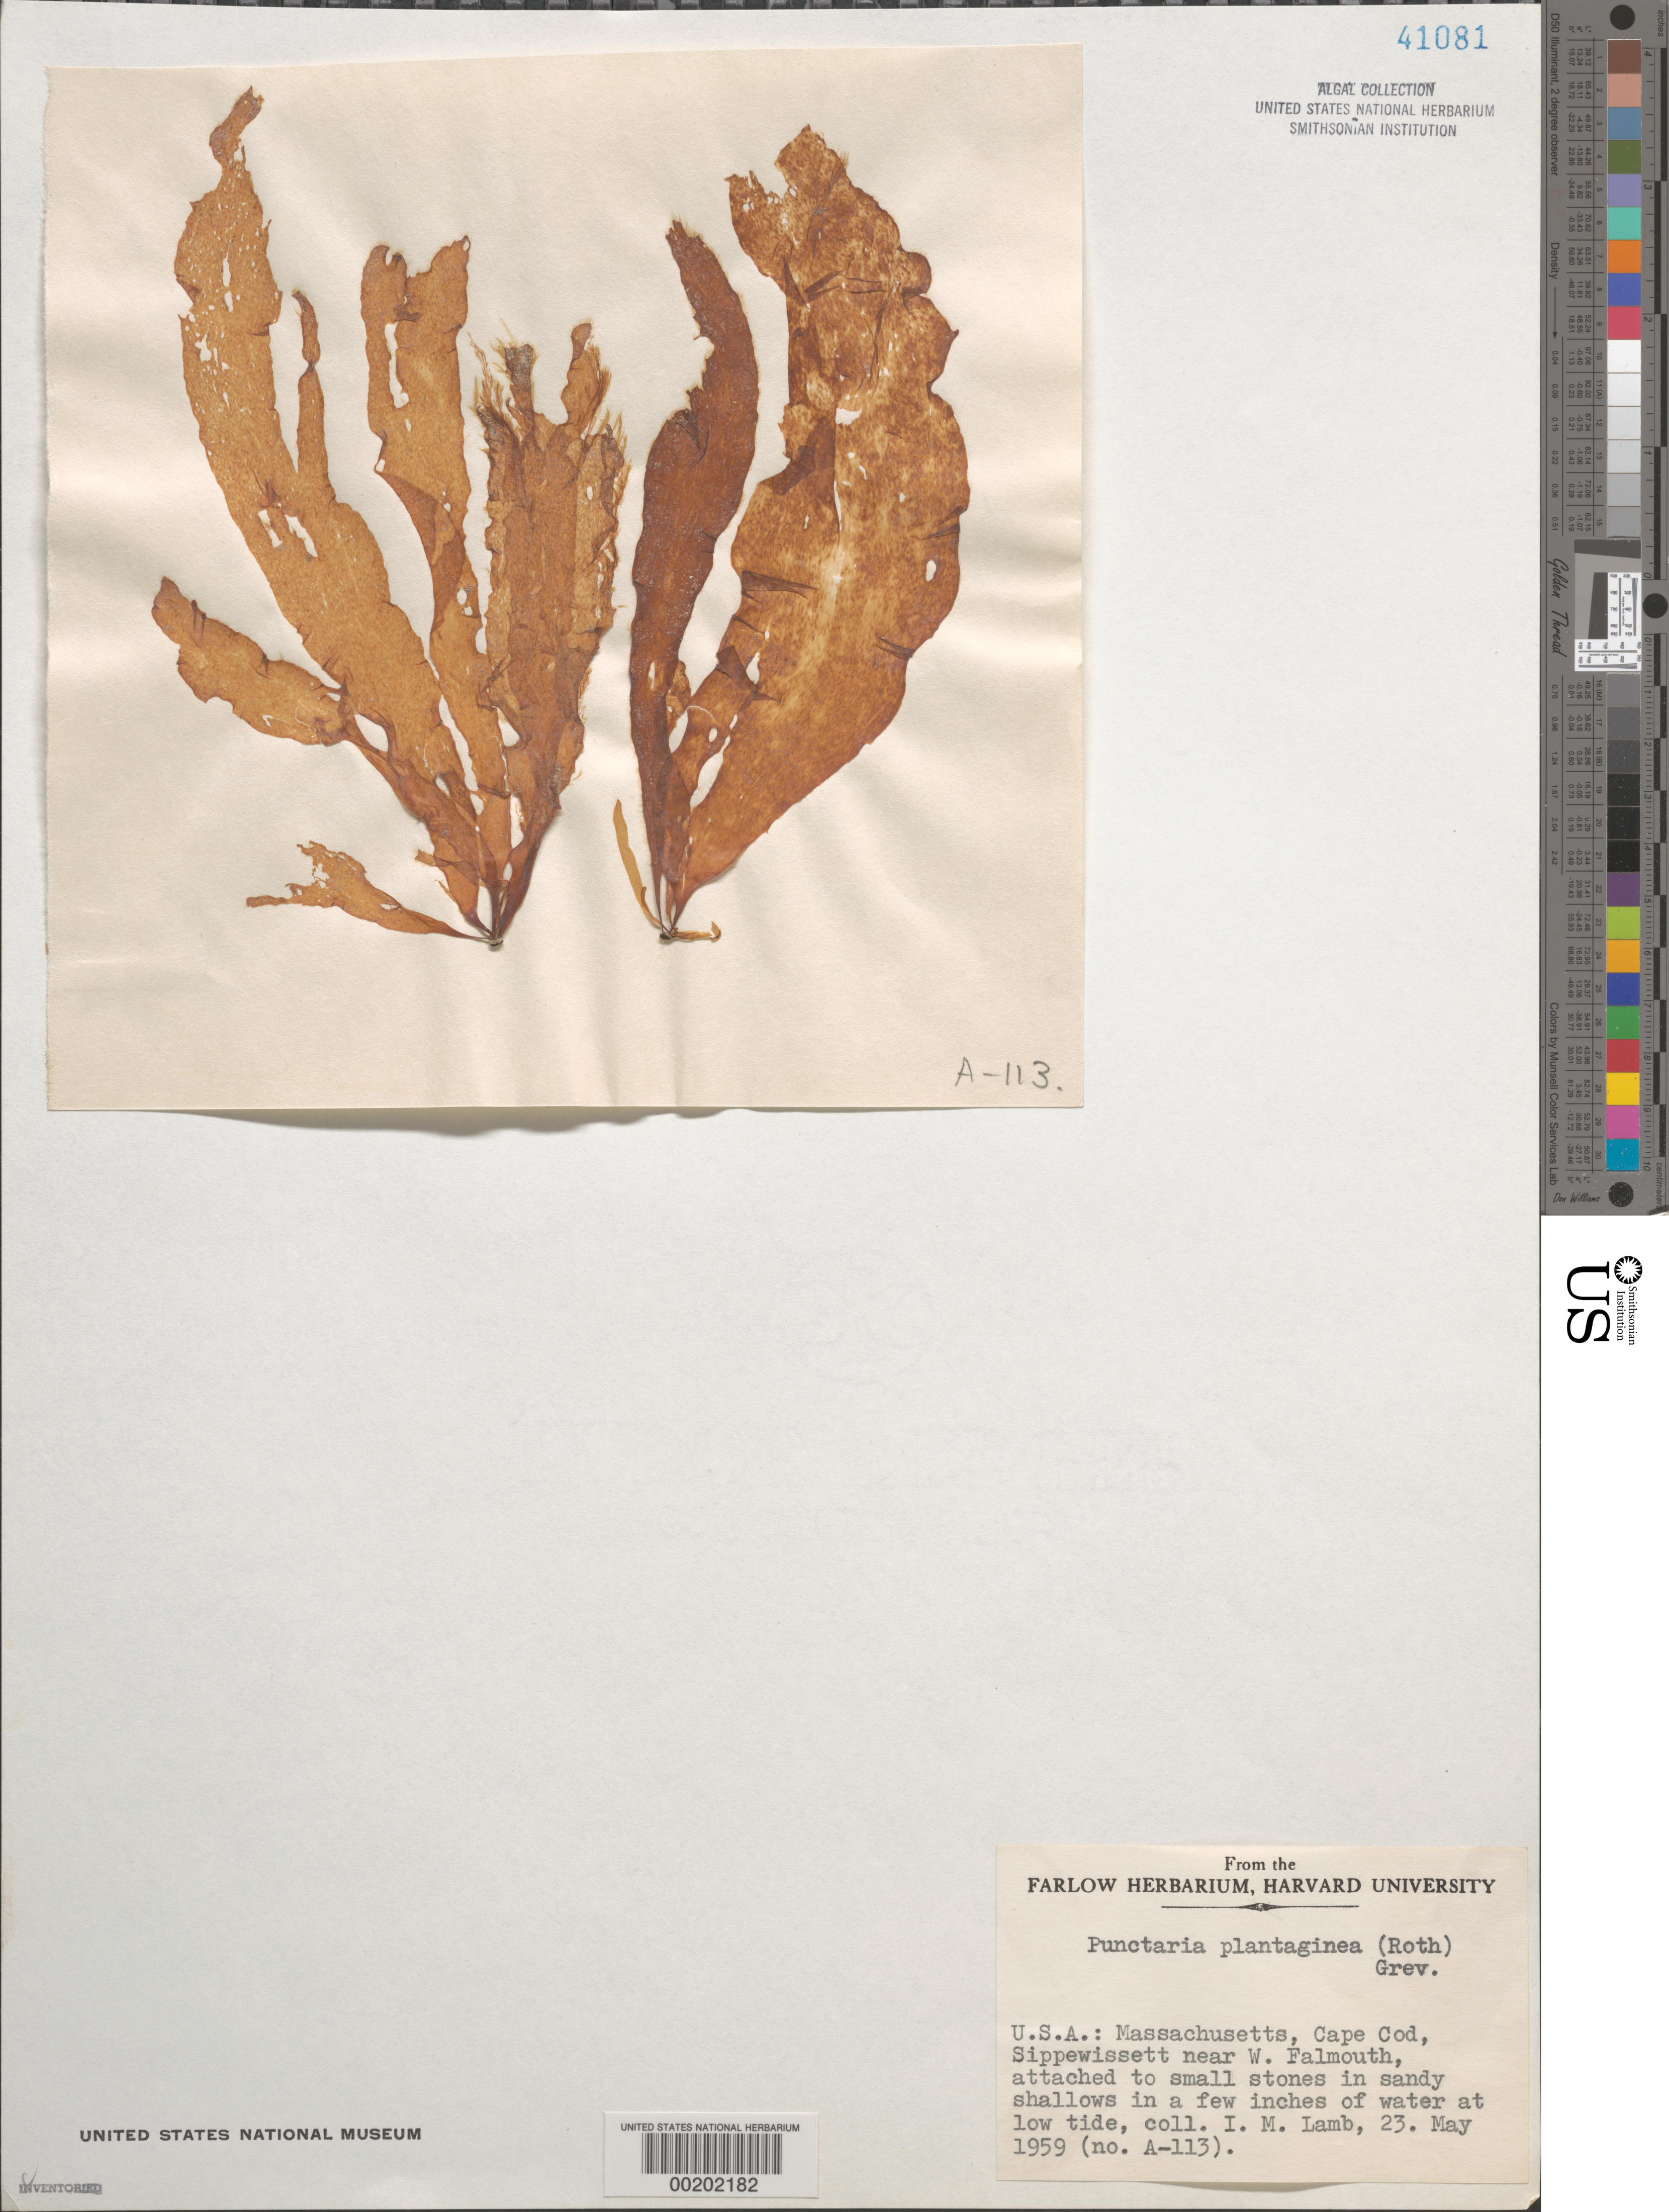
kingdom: Chromista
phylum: Ochrophyta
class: Phaeophyceae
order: Dictyosiphonales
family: Punctariaceae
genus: Punctaria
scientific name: Punctaria plantaginea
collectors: I. M. Lamb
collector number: A-113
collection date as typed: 23 May 1959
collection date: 1959-05-23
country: United States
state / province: Massachusetts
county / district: Barnstable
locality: Sippewissett, near West Falmouth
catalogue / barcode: US 41081